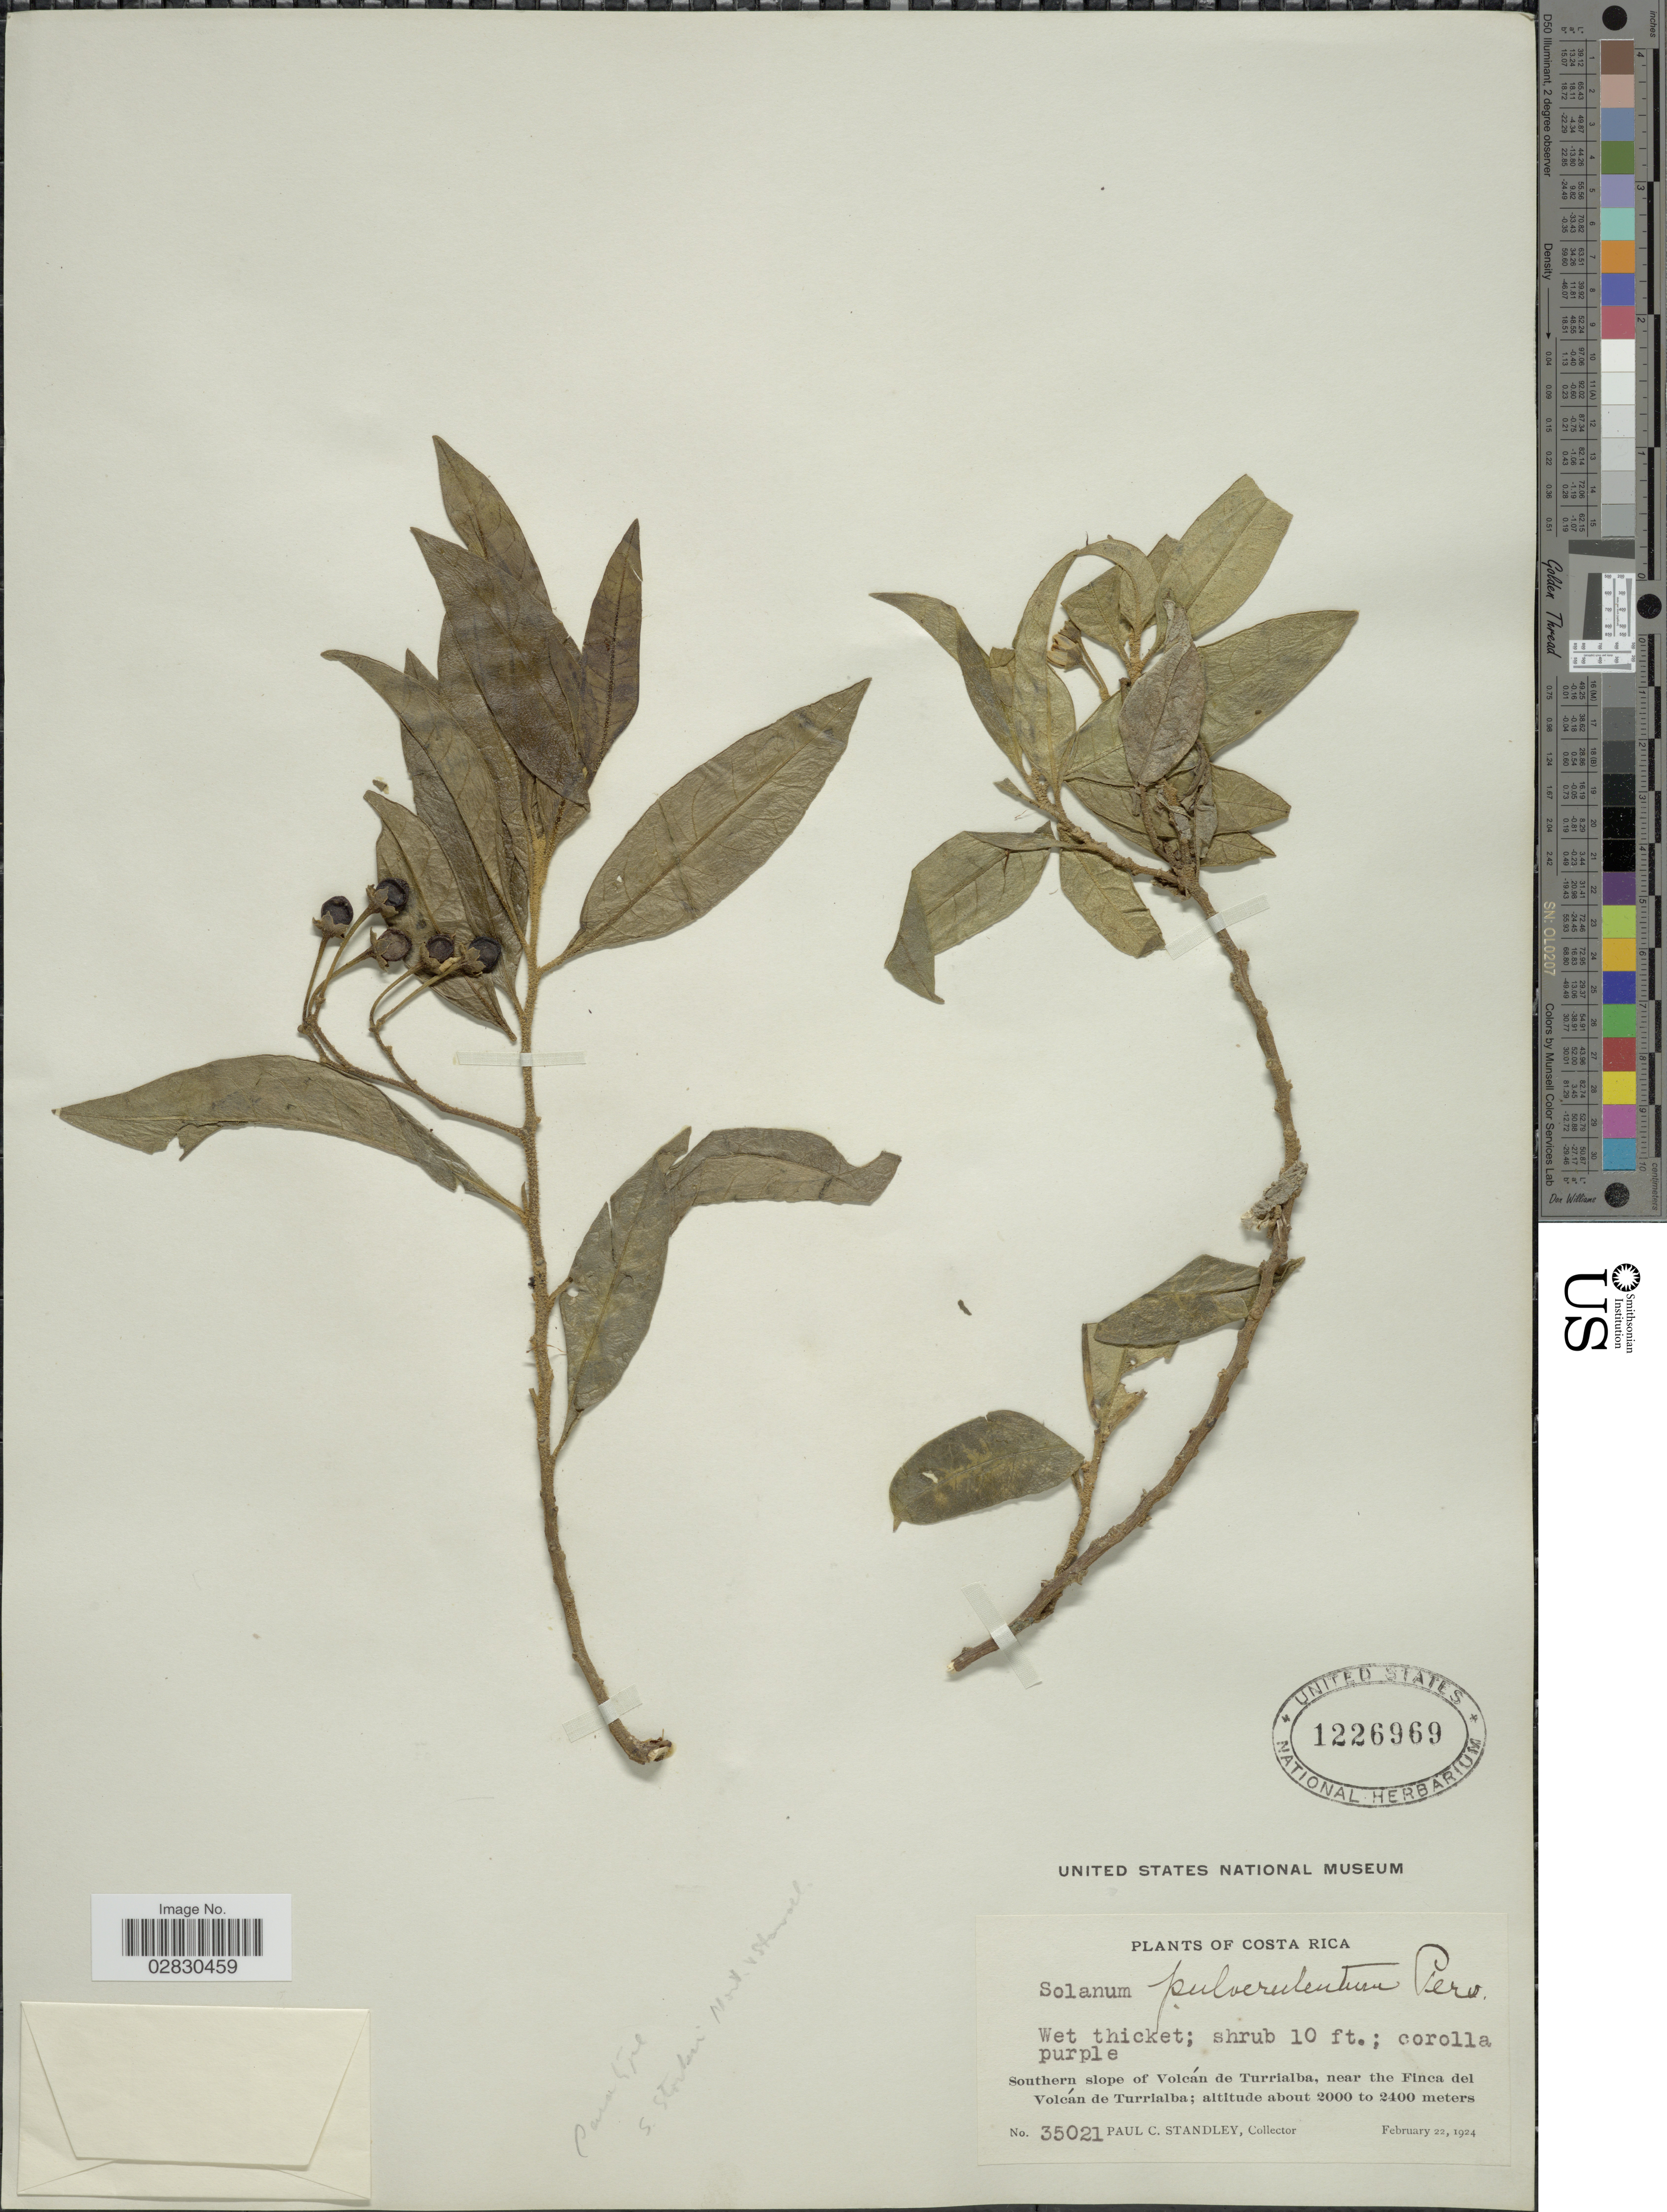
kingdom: Plantae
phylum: Tracheophyta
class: Magnoliopsida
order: Solanales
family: Solanaceae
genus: Solanum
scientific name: Solanum pulverulentum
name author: Pers.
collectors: P. C. Standley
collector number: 35021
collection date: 1924-02-22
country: Costa Rica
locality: Southern slope of Volcán de Turrialba, near the Finca del Volcán de Turrialba.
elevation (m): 2000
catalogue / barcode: US 1226969